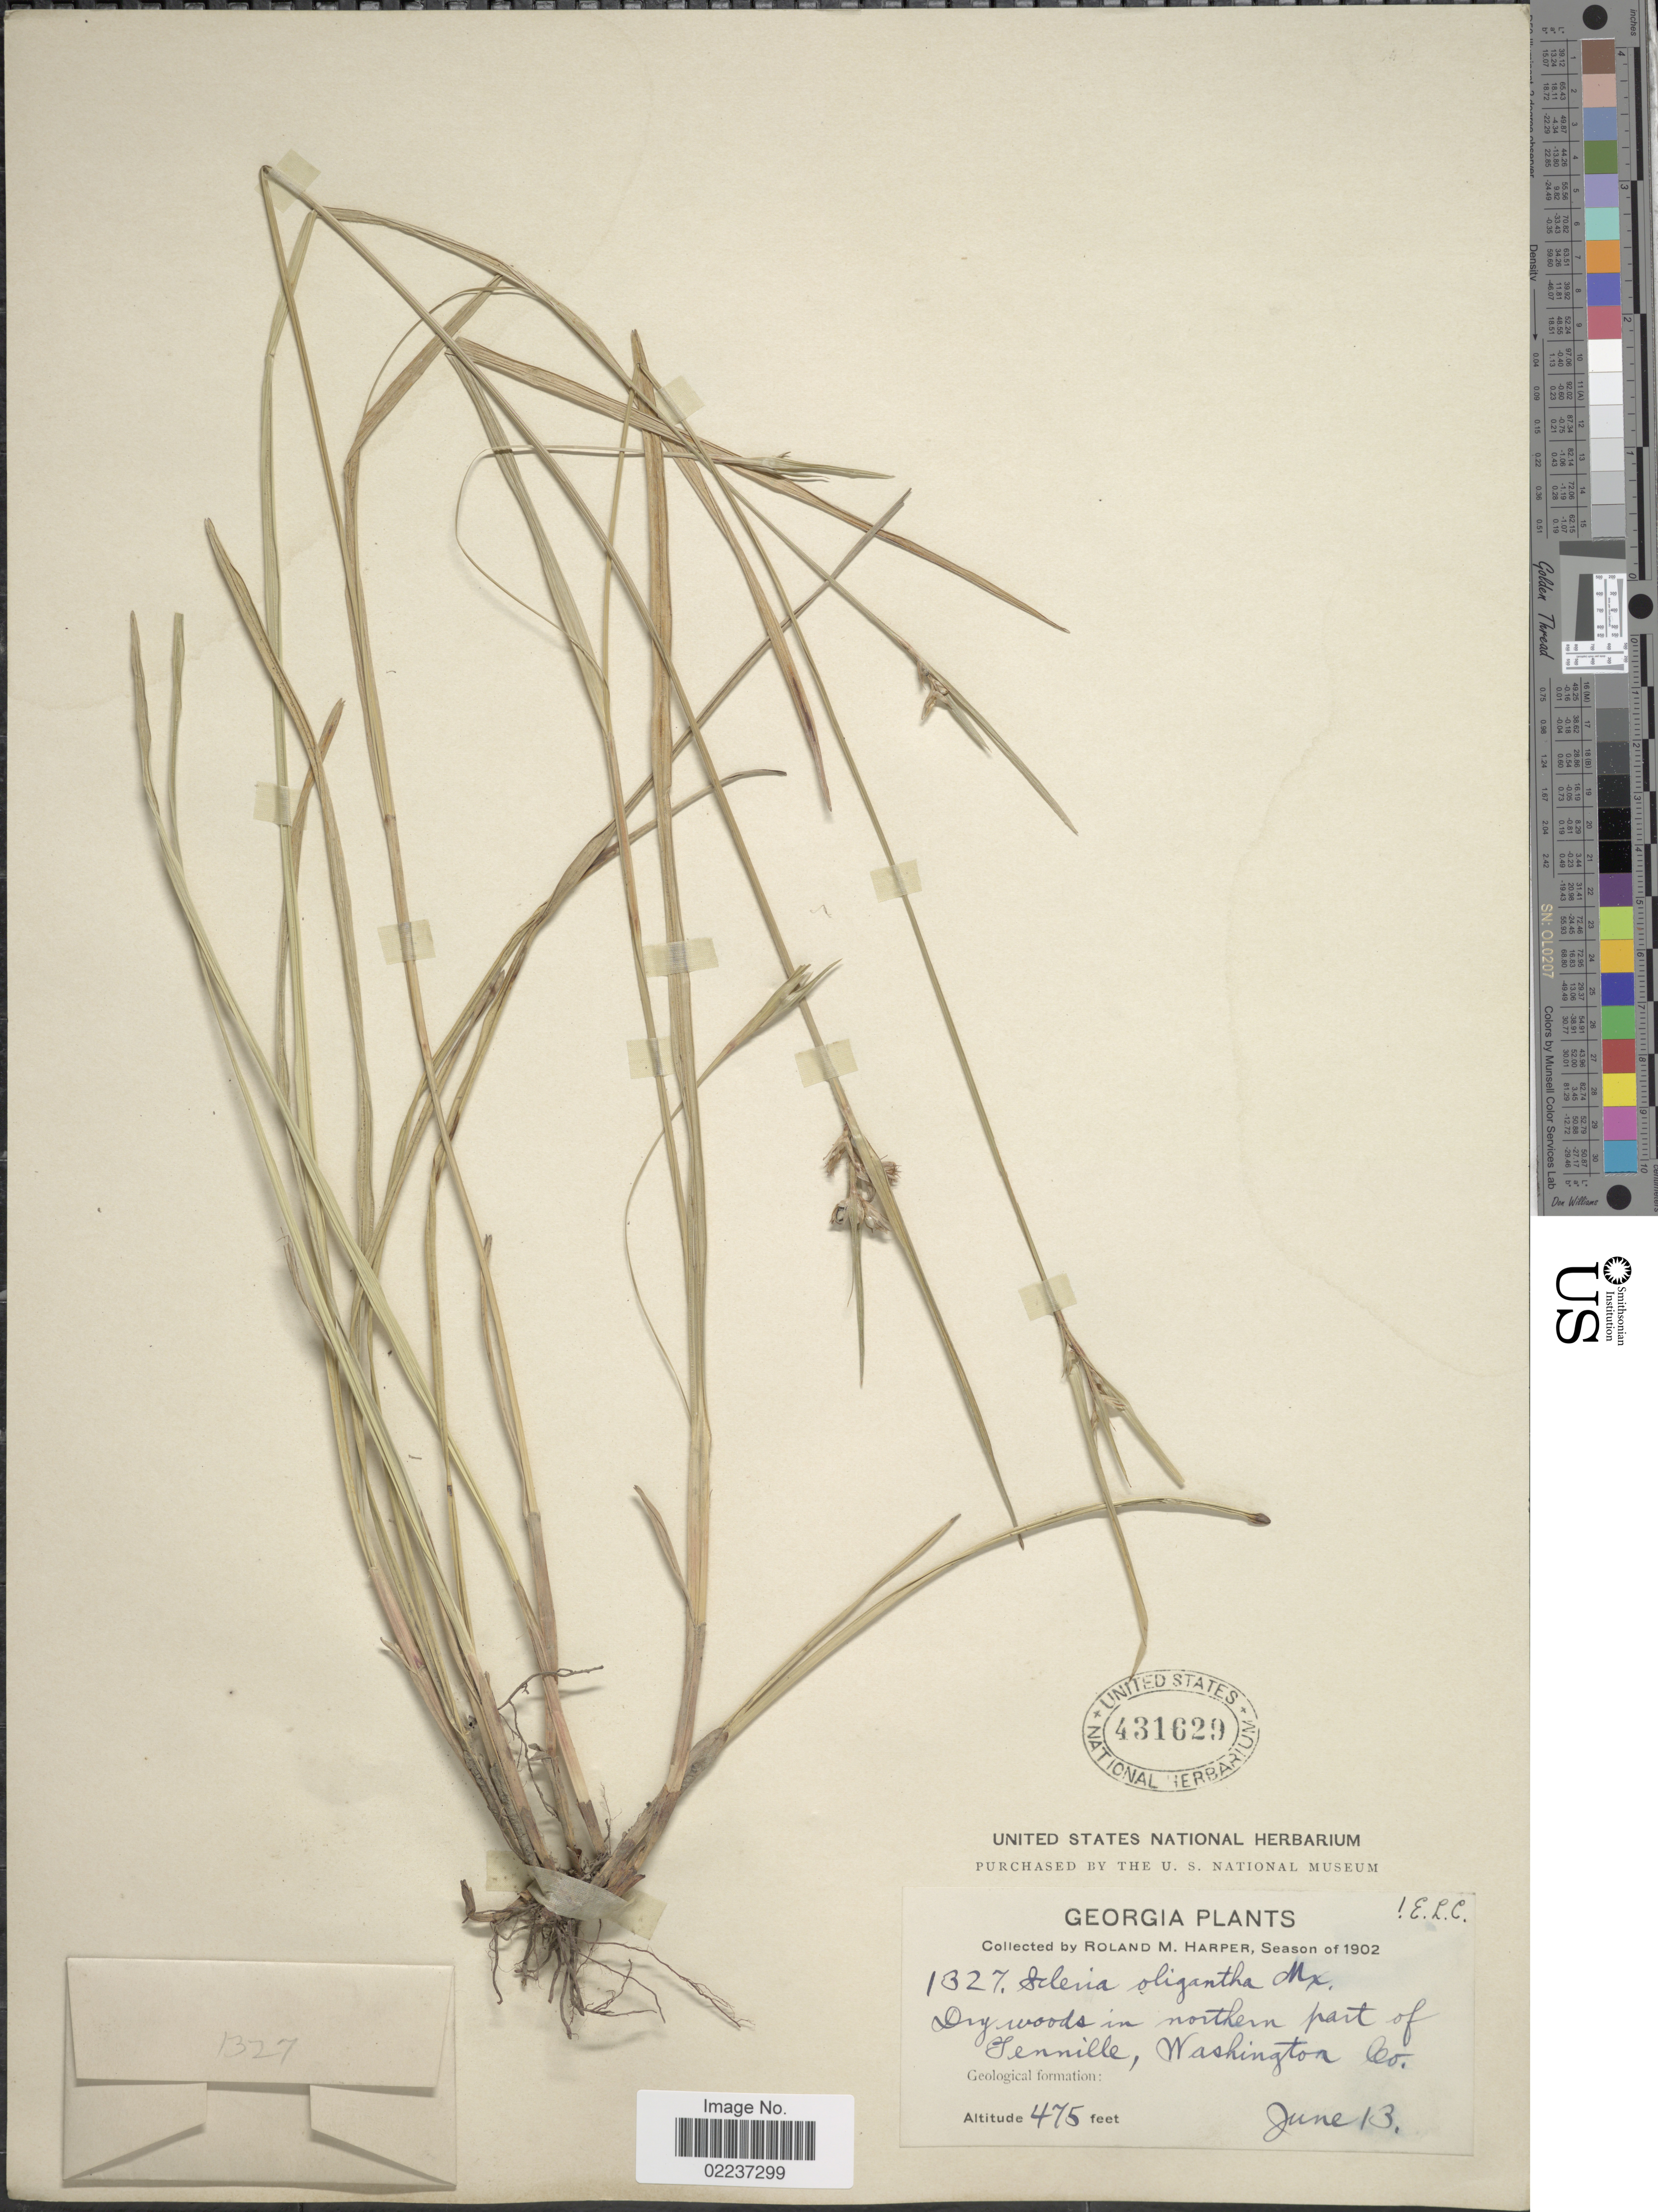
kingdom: Plantae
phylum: Tracheophyta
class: Liliopsida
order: Poales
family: Cyperaceae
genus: Scleria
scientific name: Scleria oligantha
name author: Michx.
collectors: R. M. Harper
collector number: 1327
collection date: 1902-06-13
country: United States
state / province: Georgia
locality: Dry woods in northern part of Tennille, Washington Co.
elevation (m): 145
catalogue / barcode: US 431629